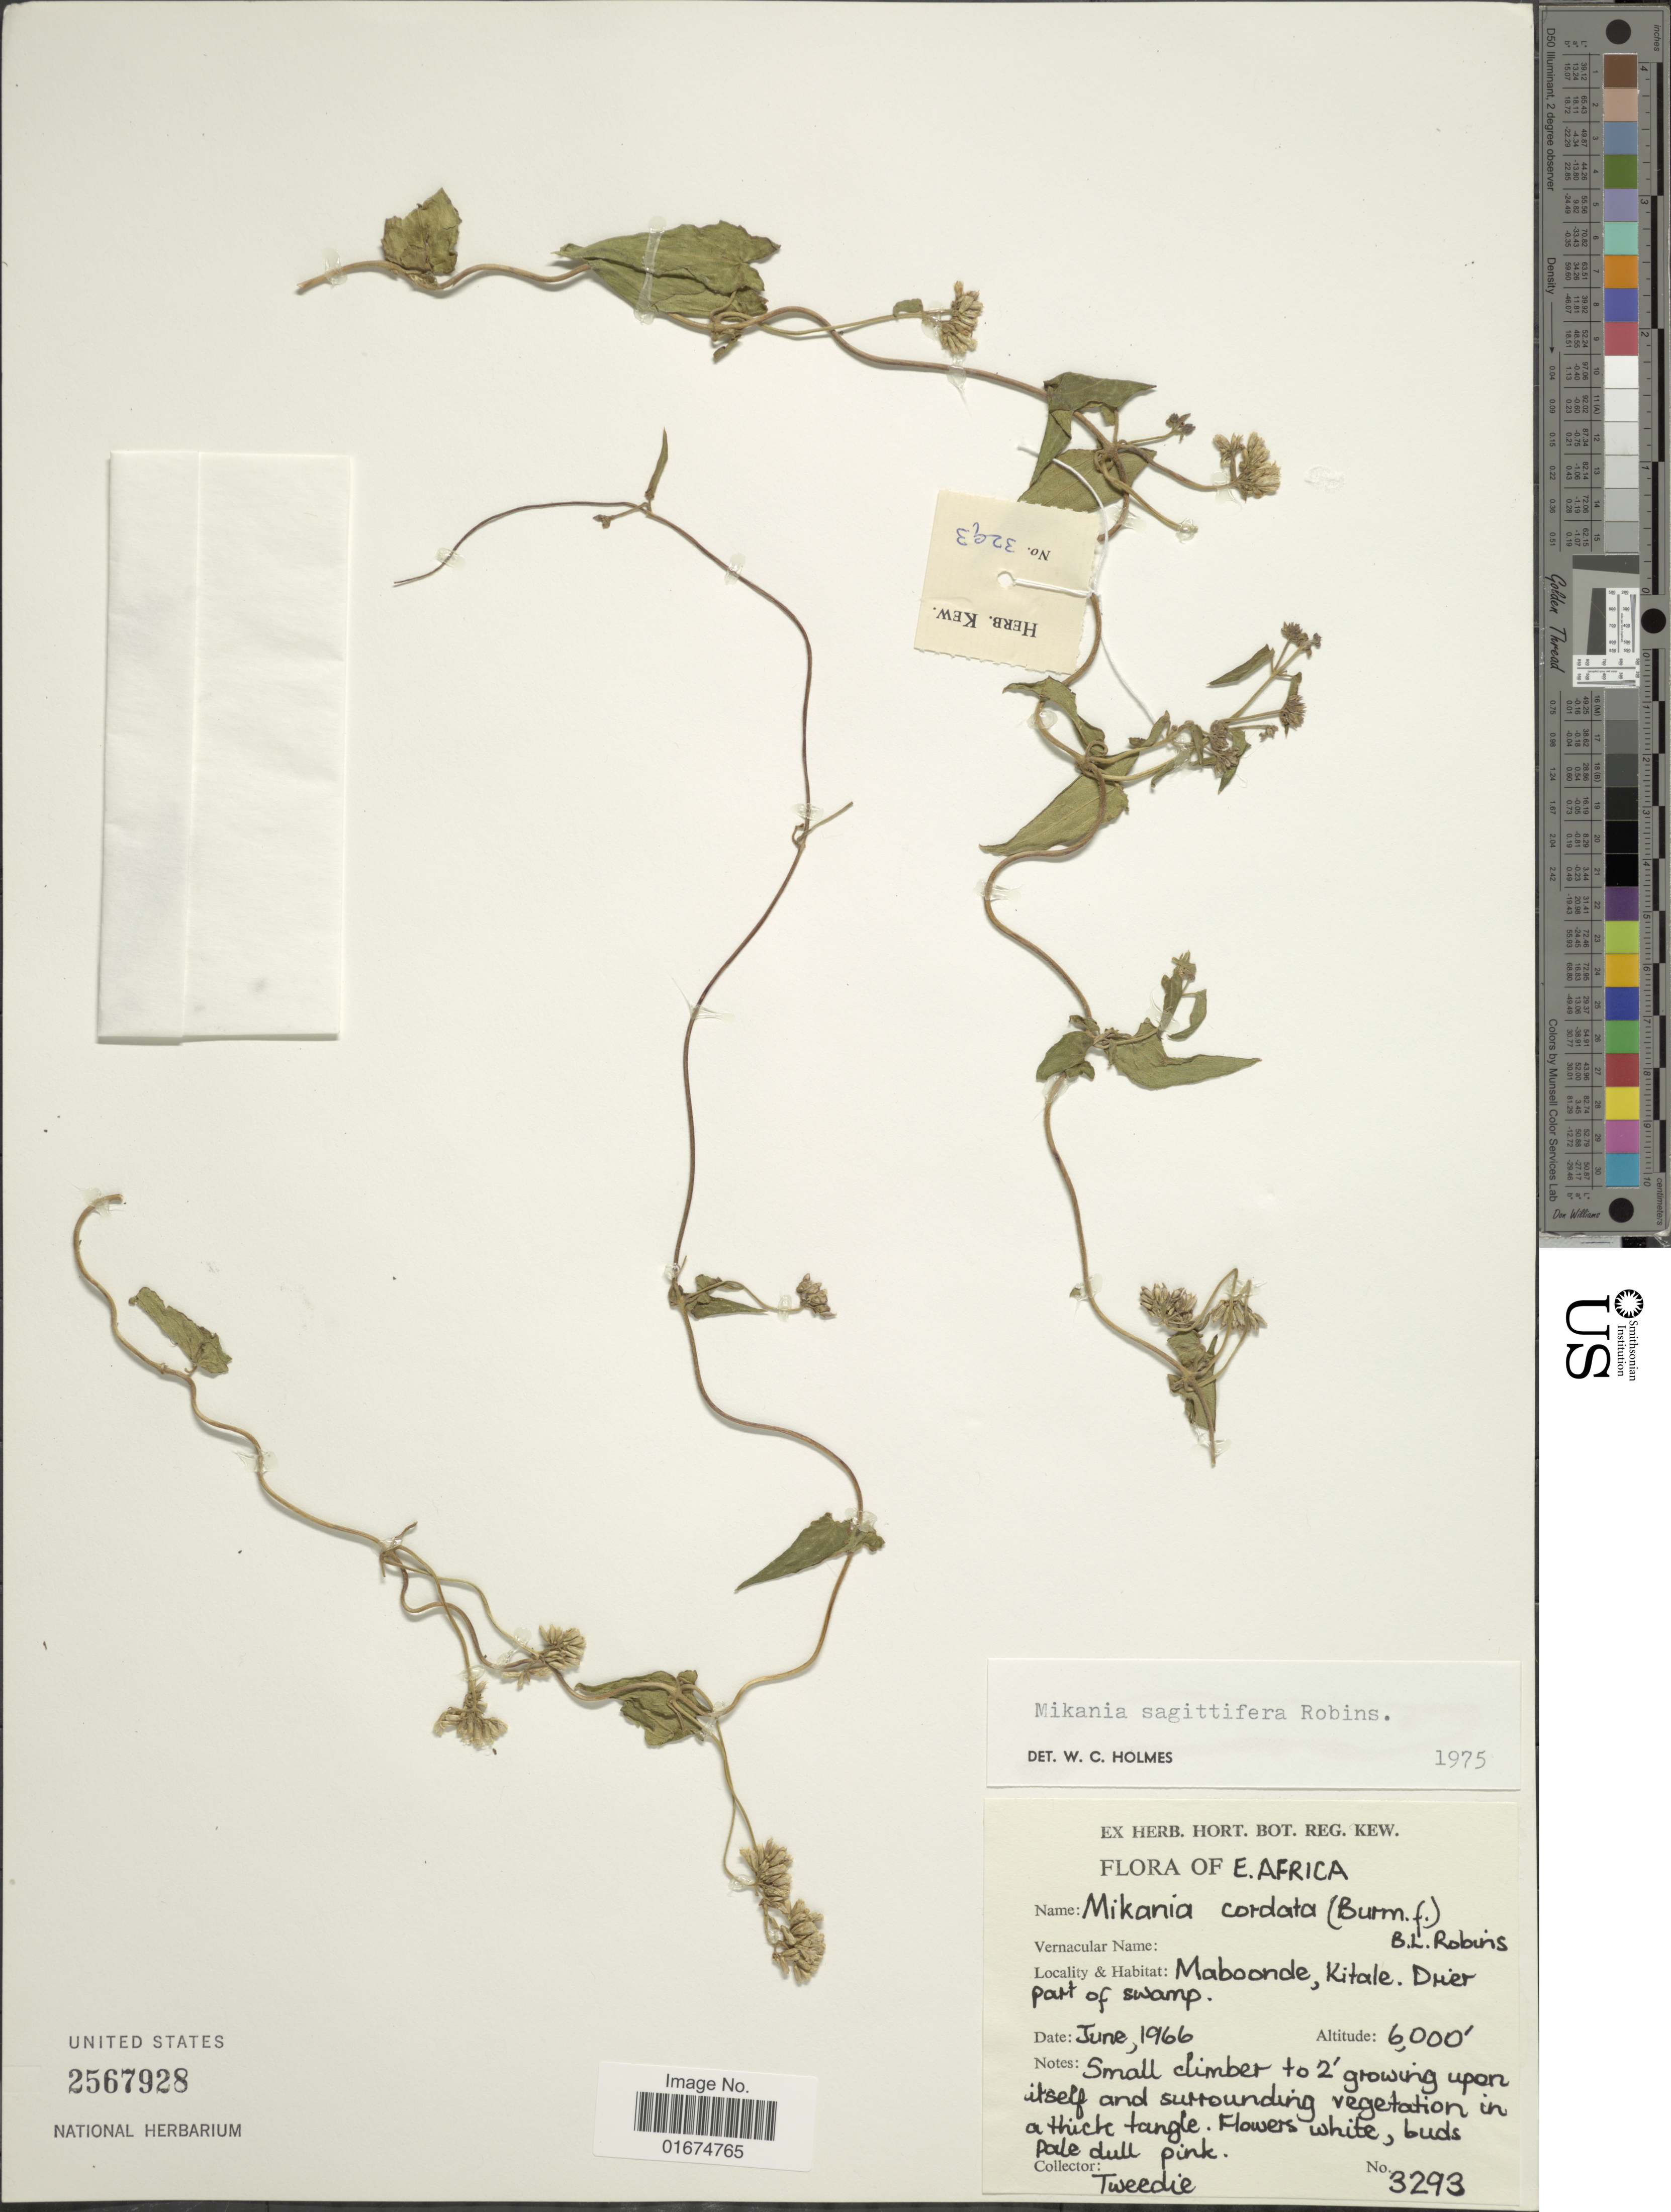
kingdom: Plantae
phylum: Tracheophyta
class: Magnoliopsida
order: Asterales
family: Asteraceae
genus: Mikania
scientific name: Mikania sagittifera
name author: B.L. Rob.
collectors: -- Tweedie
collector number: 3293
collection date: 1966-06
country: Kenya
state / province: Trans Nzoia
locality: E. Africa, Maboonde, Kitale Drier part of swamp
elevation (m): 1829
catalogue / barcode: US 2567928